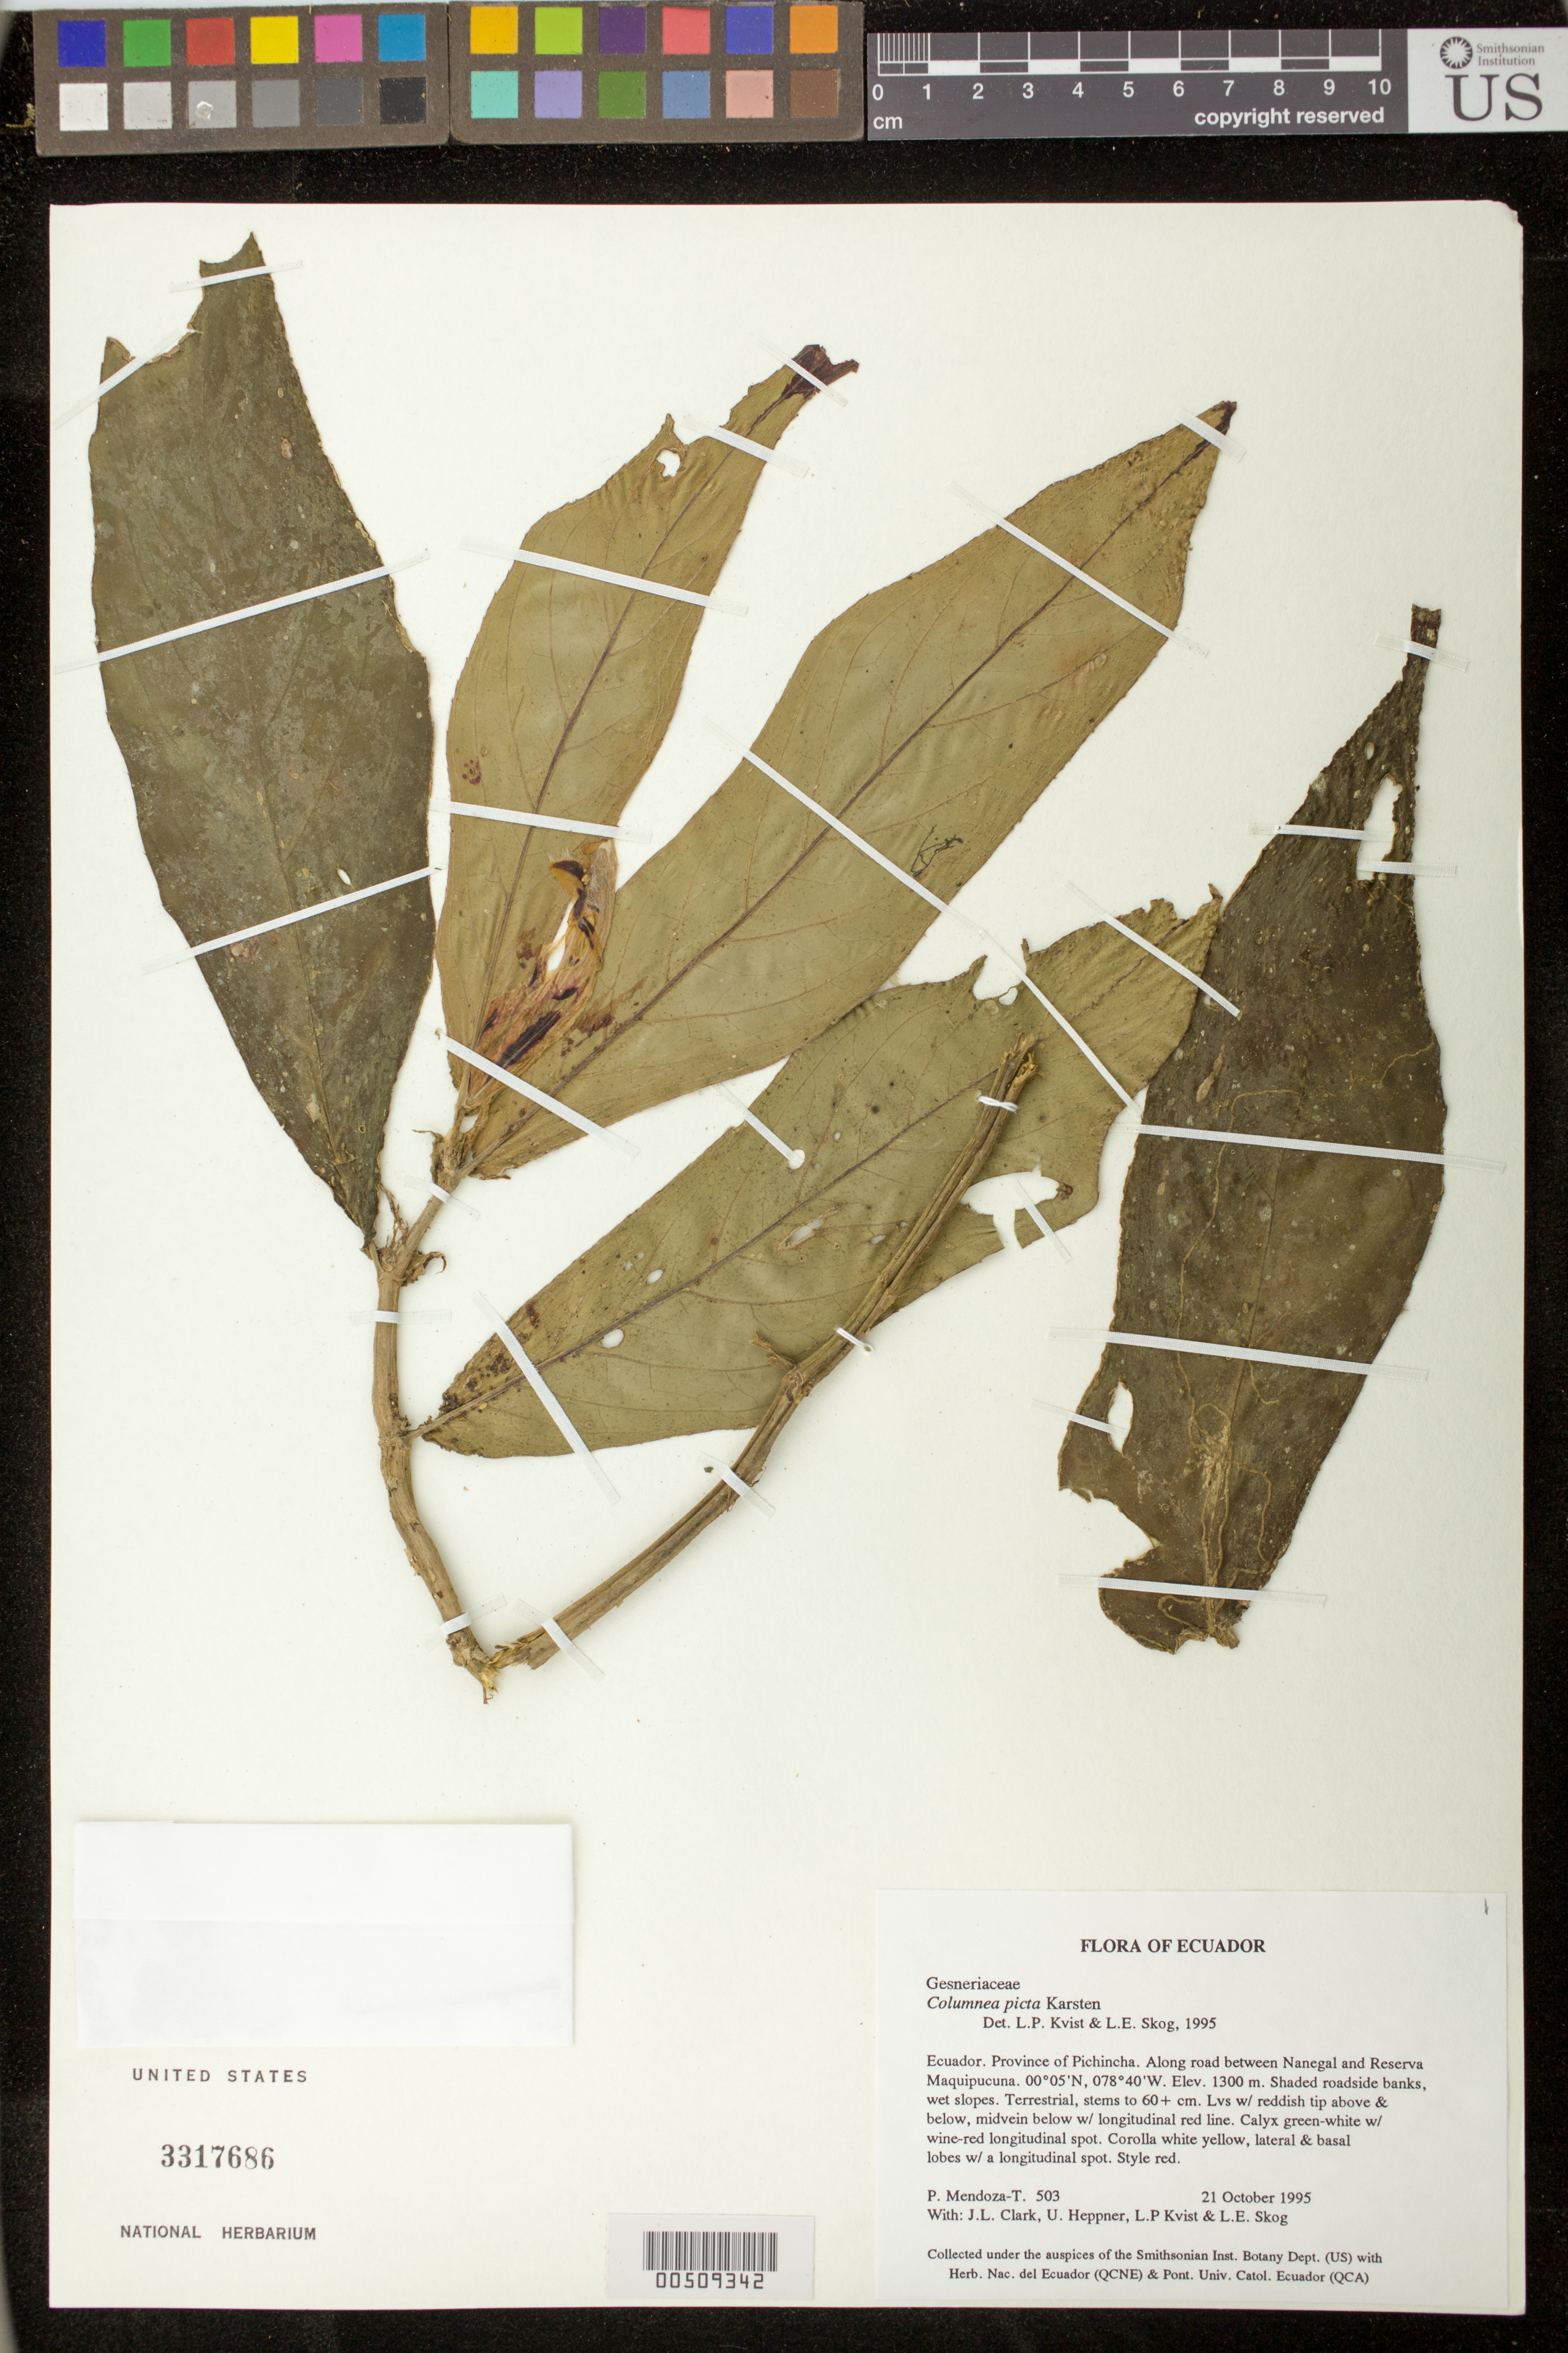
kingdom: Plantae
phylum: Tracheophyta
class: Magnoliopsida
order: Lamiales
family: Gesneriaceae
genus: Columnea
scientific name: Columnea karsteniana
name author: Singh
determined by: Skog, Laurence E.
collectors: P. Mendoza-T., J. L. Clark, U. Heppner, L. P. Kvist & L. E. Skog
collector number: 503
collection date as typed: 21 Oct 1995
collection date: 1995-10-21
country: Ecuador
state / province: Pichincha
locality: Along road between Nanegal and Reserva Maquipucuna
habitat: Shaded roadside banks, wet slopes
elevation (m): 1300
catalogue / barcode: US 3317686